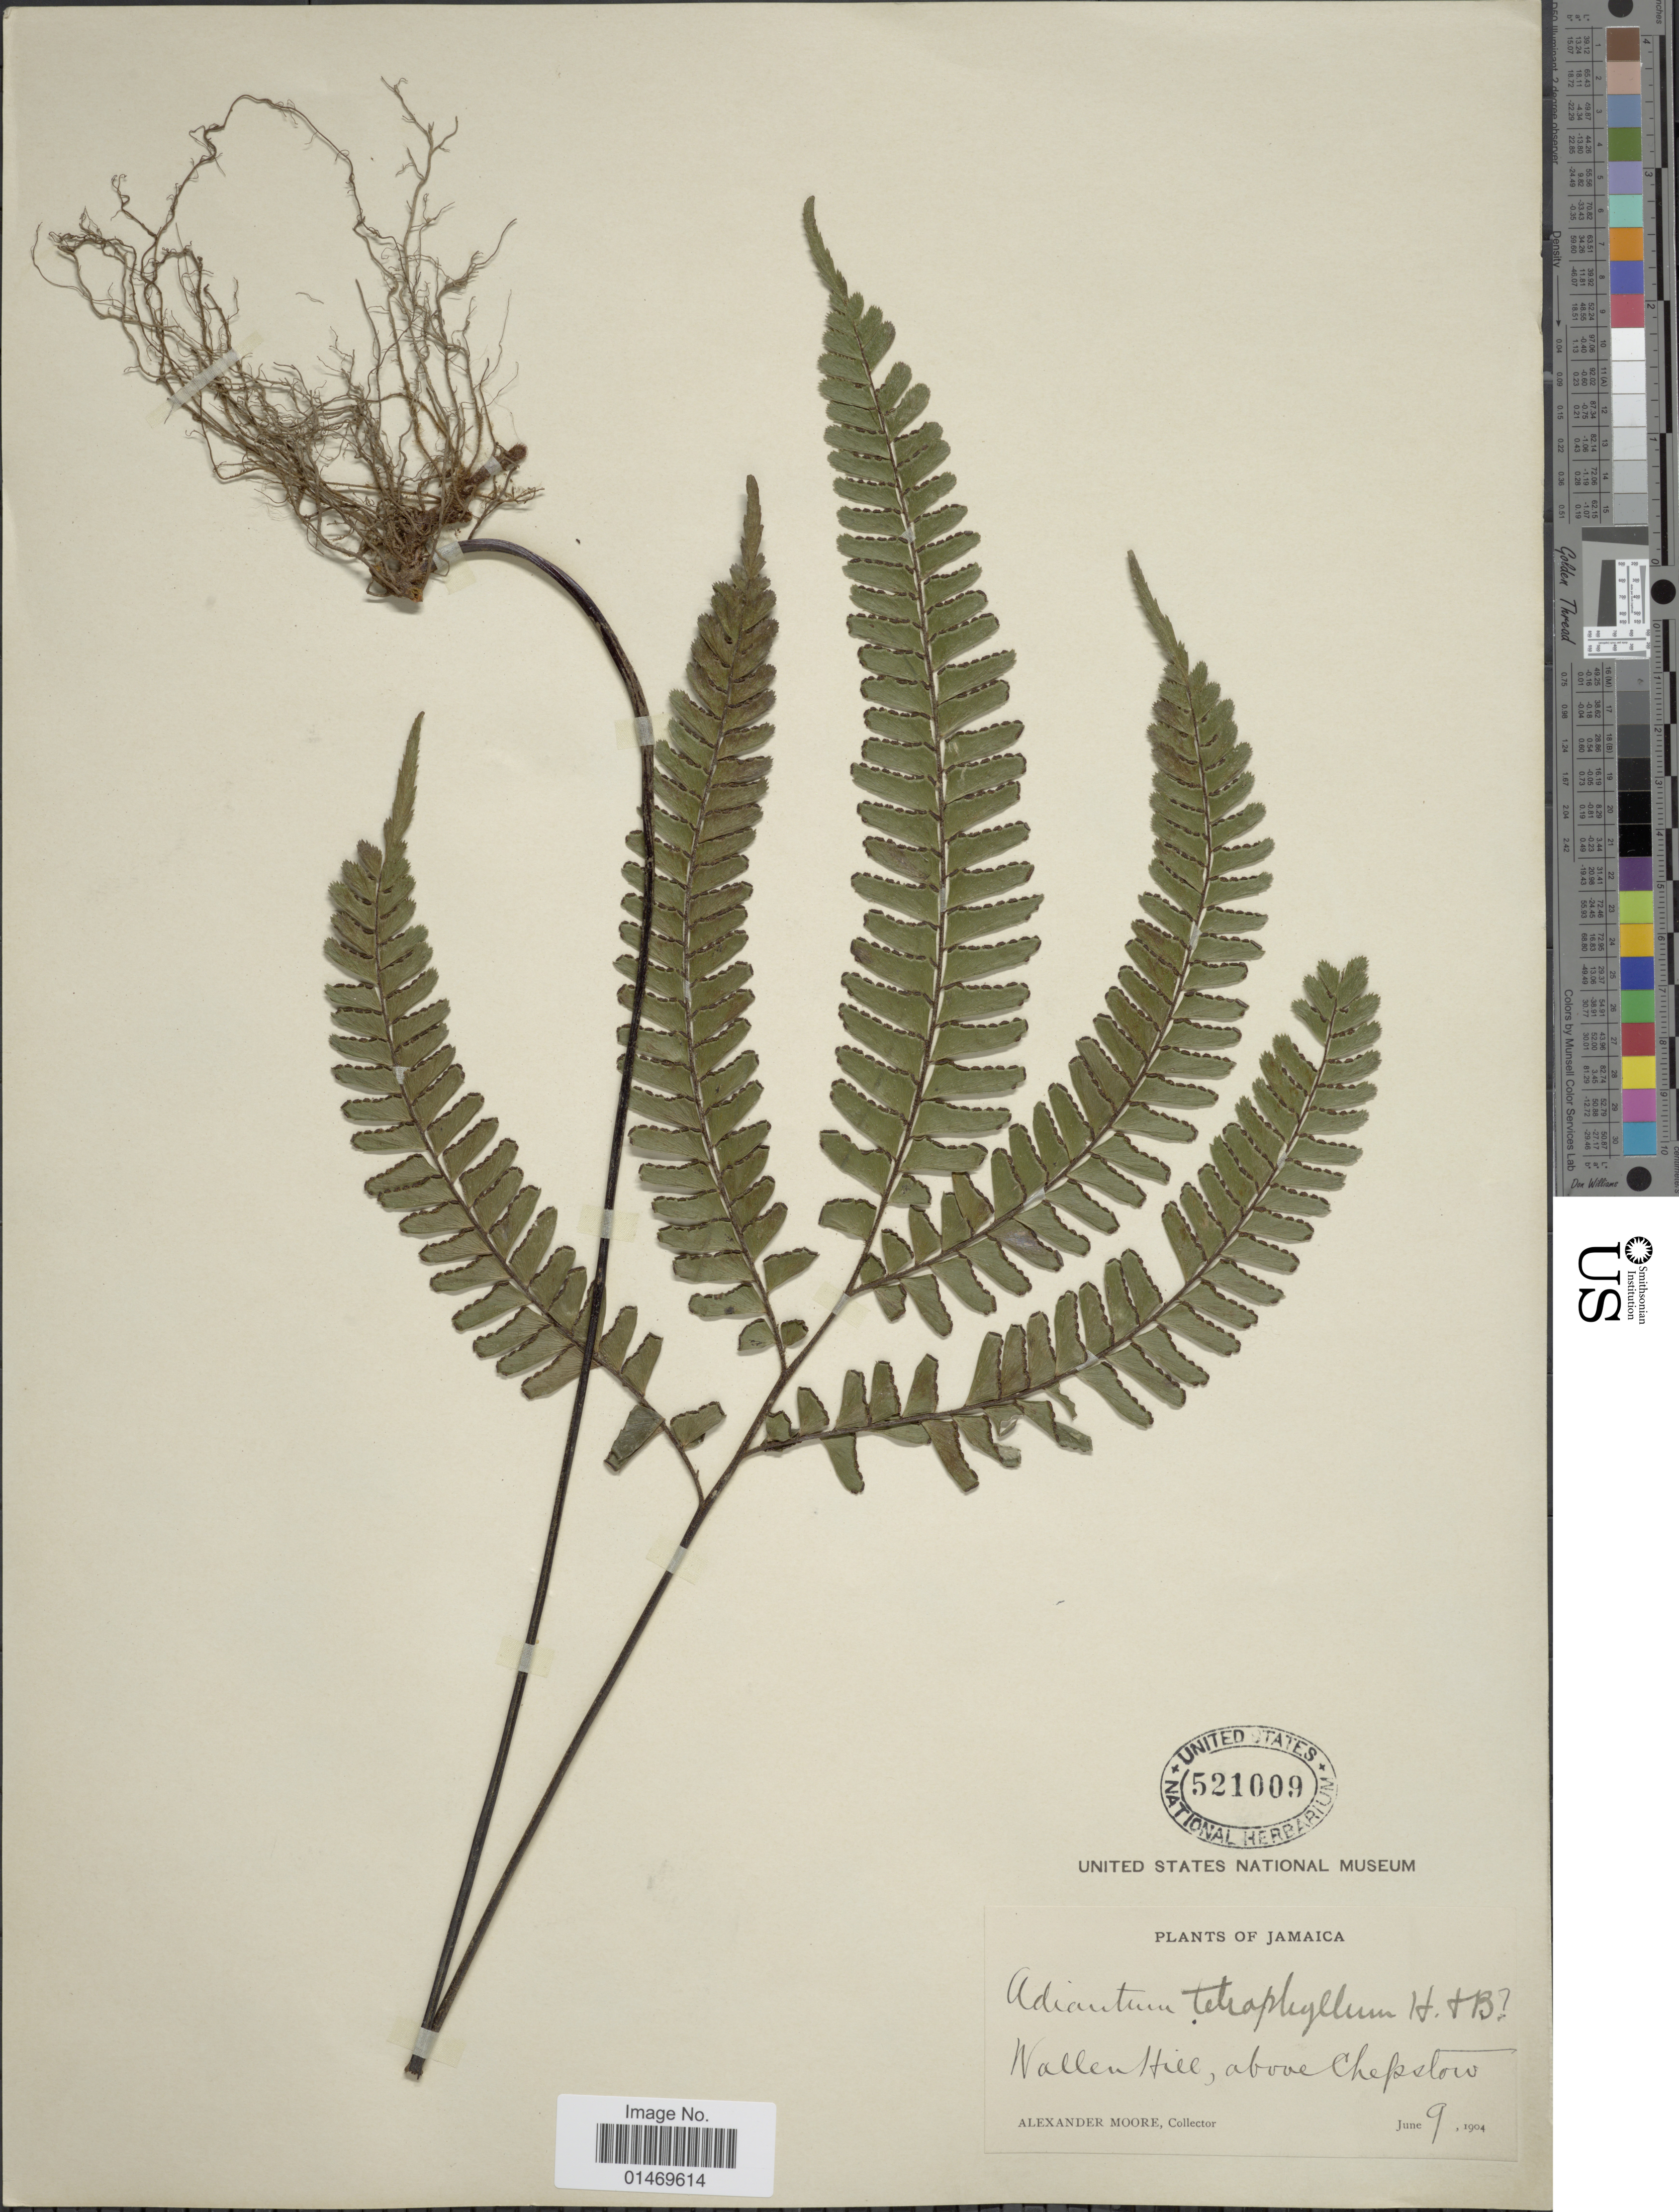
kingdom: Plantae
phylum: Tracheophyta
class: Polypodiopsida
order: Polypodiales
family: Pteridaceae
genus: Adiantum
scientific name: Adiantum tetraphyllum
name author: Humb. & Bonpl. ex Willd.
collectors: A. Moore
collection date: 1904-06-09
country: Jamaica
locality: Wallen Hill, above Chepstow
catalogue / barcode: US 521009